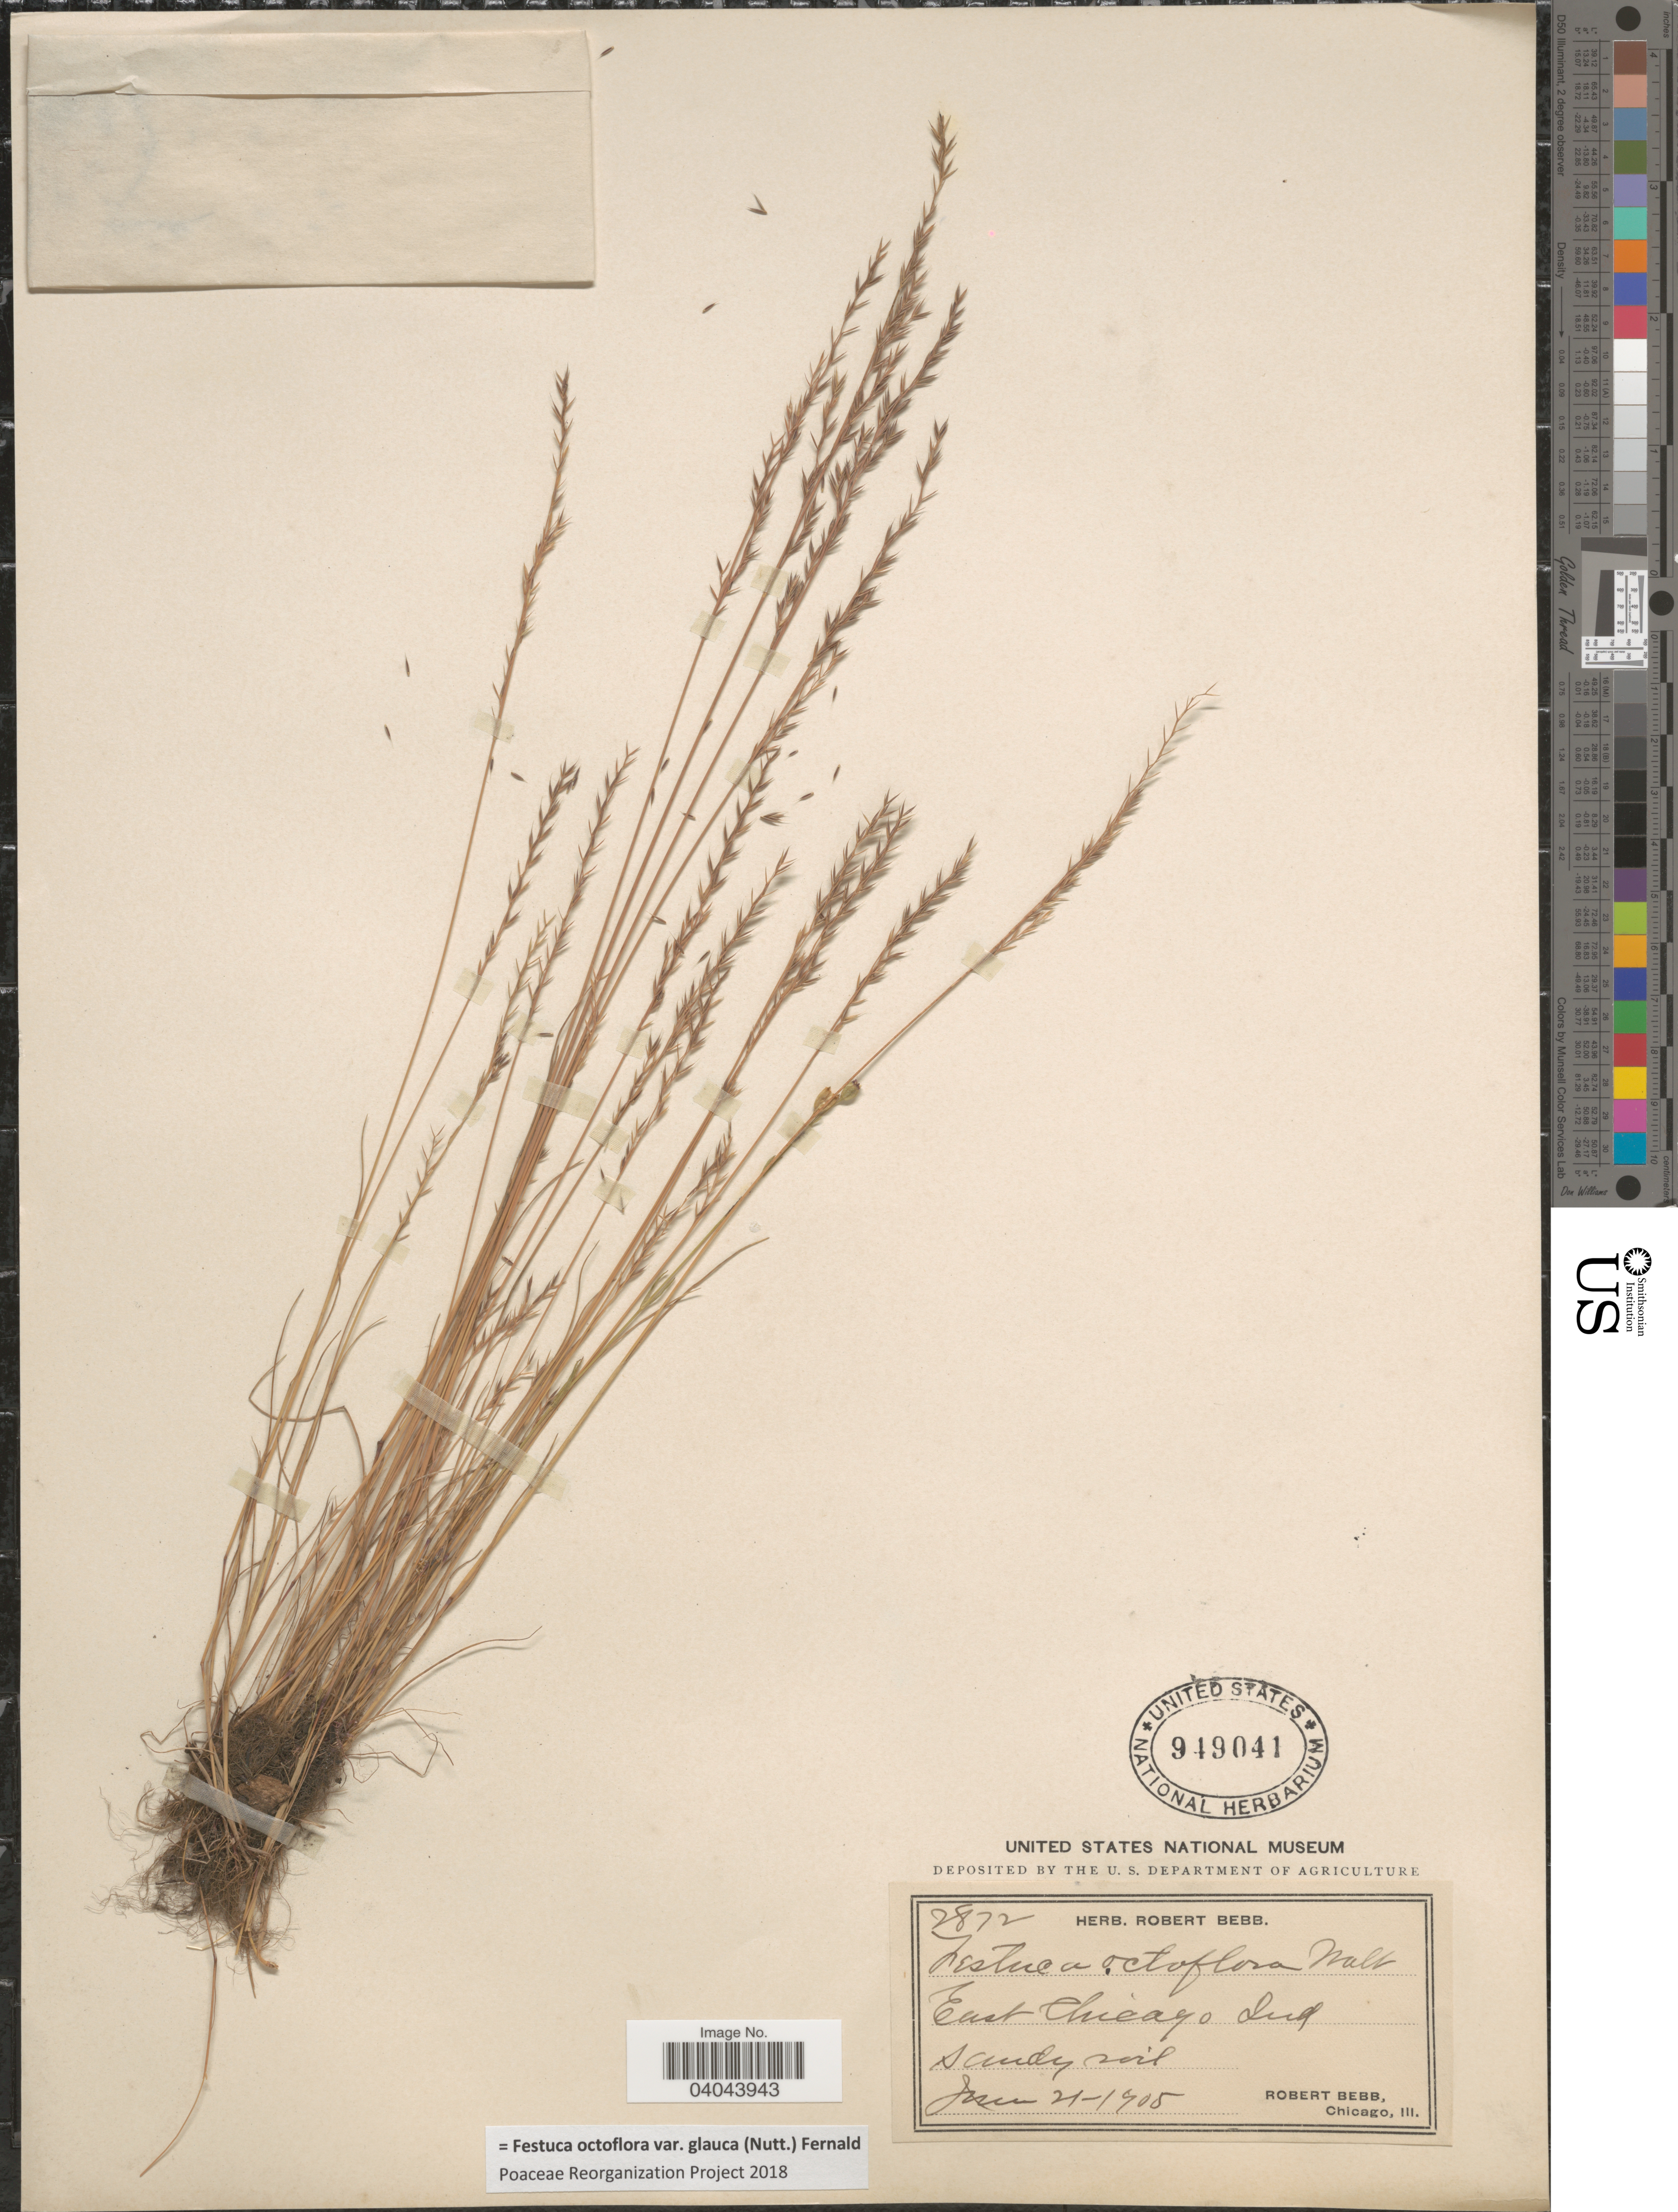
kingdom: Plantae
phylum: Tracheophyta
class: Liliopsida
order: Poales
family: Poaceae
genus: Festuca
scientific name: Festuca octoflora var. glauca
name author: (Nutt.) Fernald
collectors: R. Bebb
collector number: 2872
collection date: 1905-06-21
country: United States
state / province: Indiana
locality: East Chicago.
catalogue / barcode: US 949041